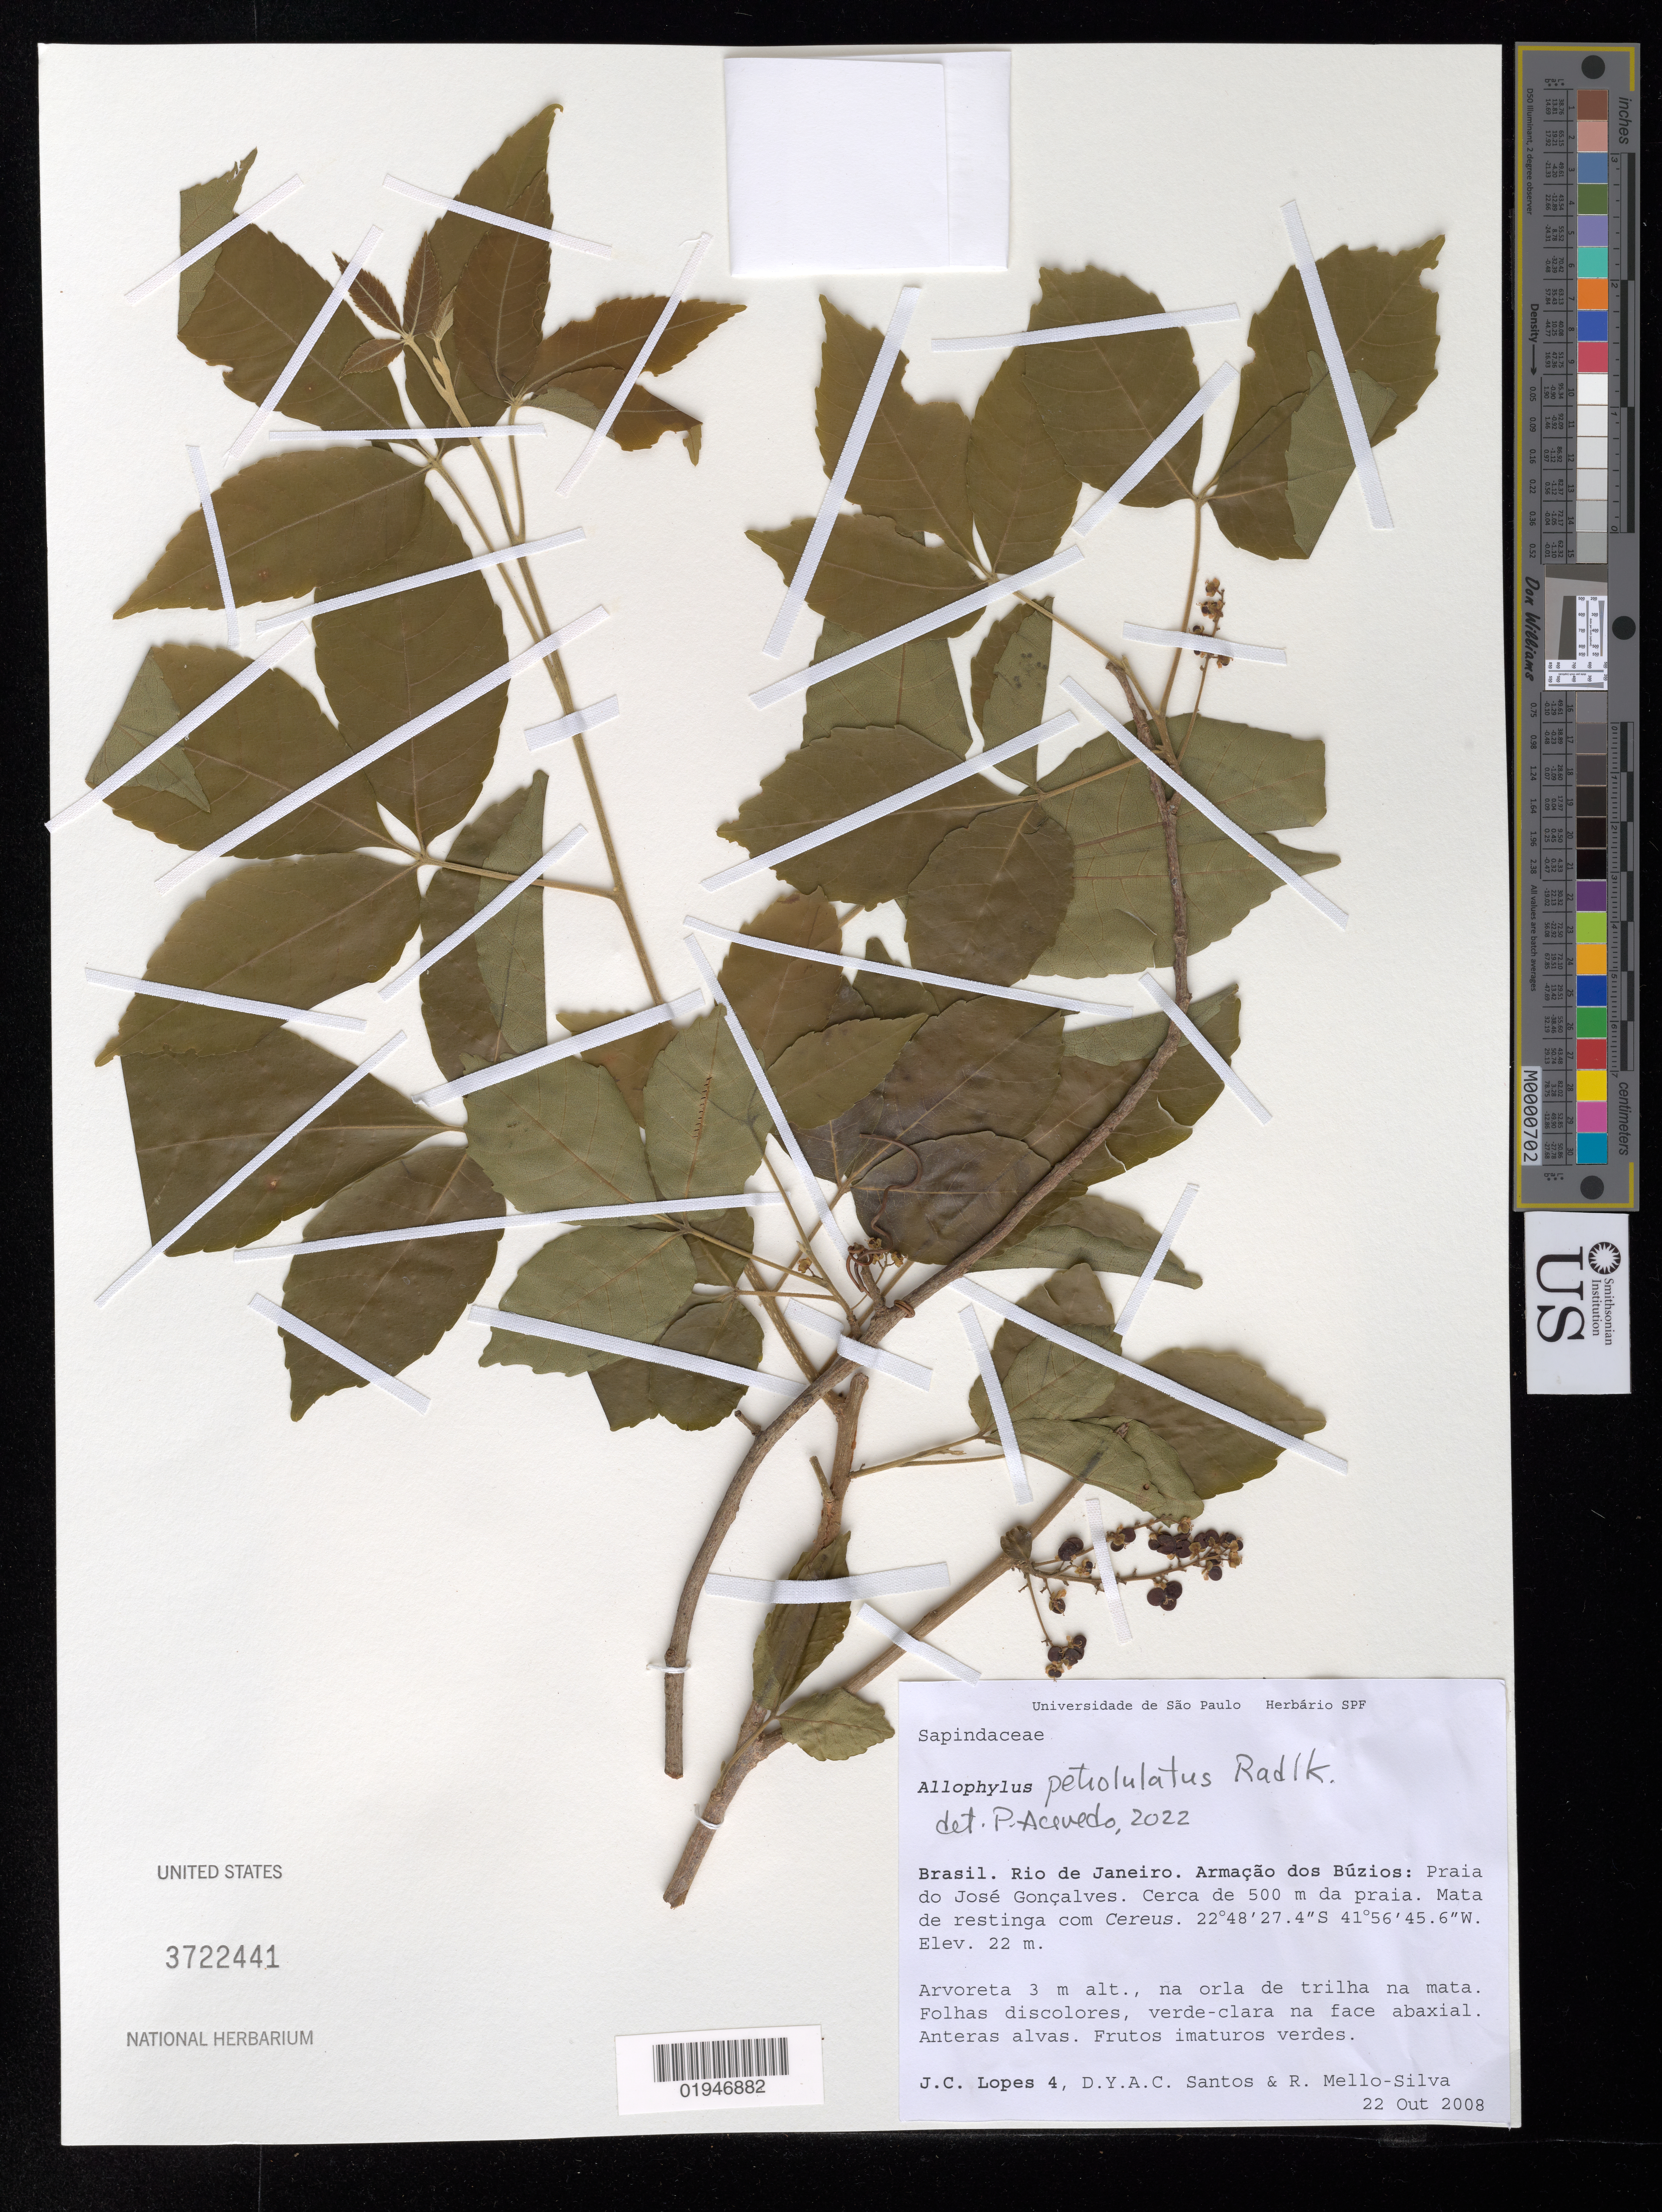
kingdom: Plantae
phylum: Tracheophyta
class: Magnoliopsida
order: Sapindales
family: Sapindaceae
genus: Allophylus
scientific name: Allophylus petiolulatus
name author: Radlk.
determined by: Acevedo-Rodríguez, P., (BOT), Smithsonian Institution - National Museum of Natural History (UNITED STATES)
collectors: J. C. Lopes, D. Y. Santos & R. Mello-Silva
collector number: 4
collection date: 2008-10-22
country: Brazil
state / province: Rio de Janeiro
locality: Armação dos Búzios. Praia do José Gonçalves. Cerca de 500 m da praia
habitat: Mata de resting com Cereus. Na orla de trilha na mata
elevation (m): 22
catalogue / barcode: US 3722441